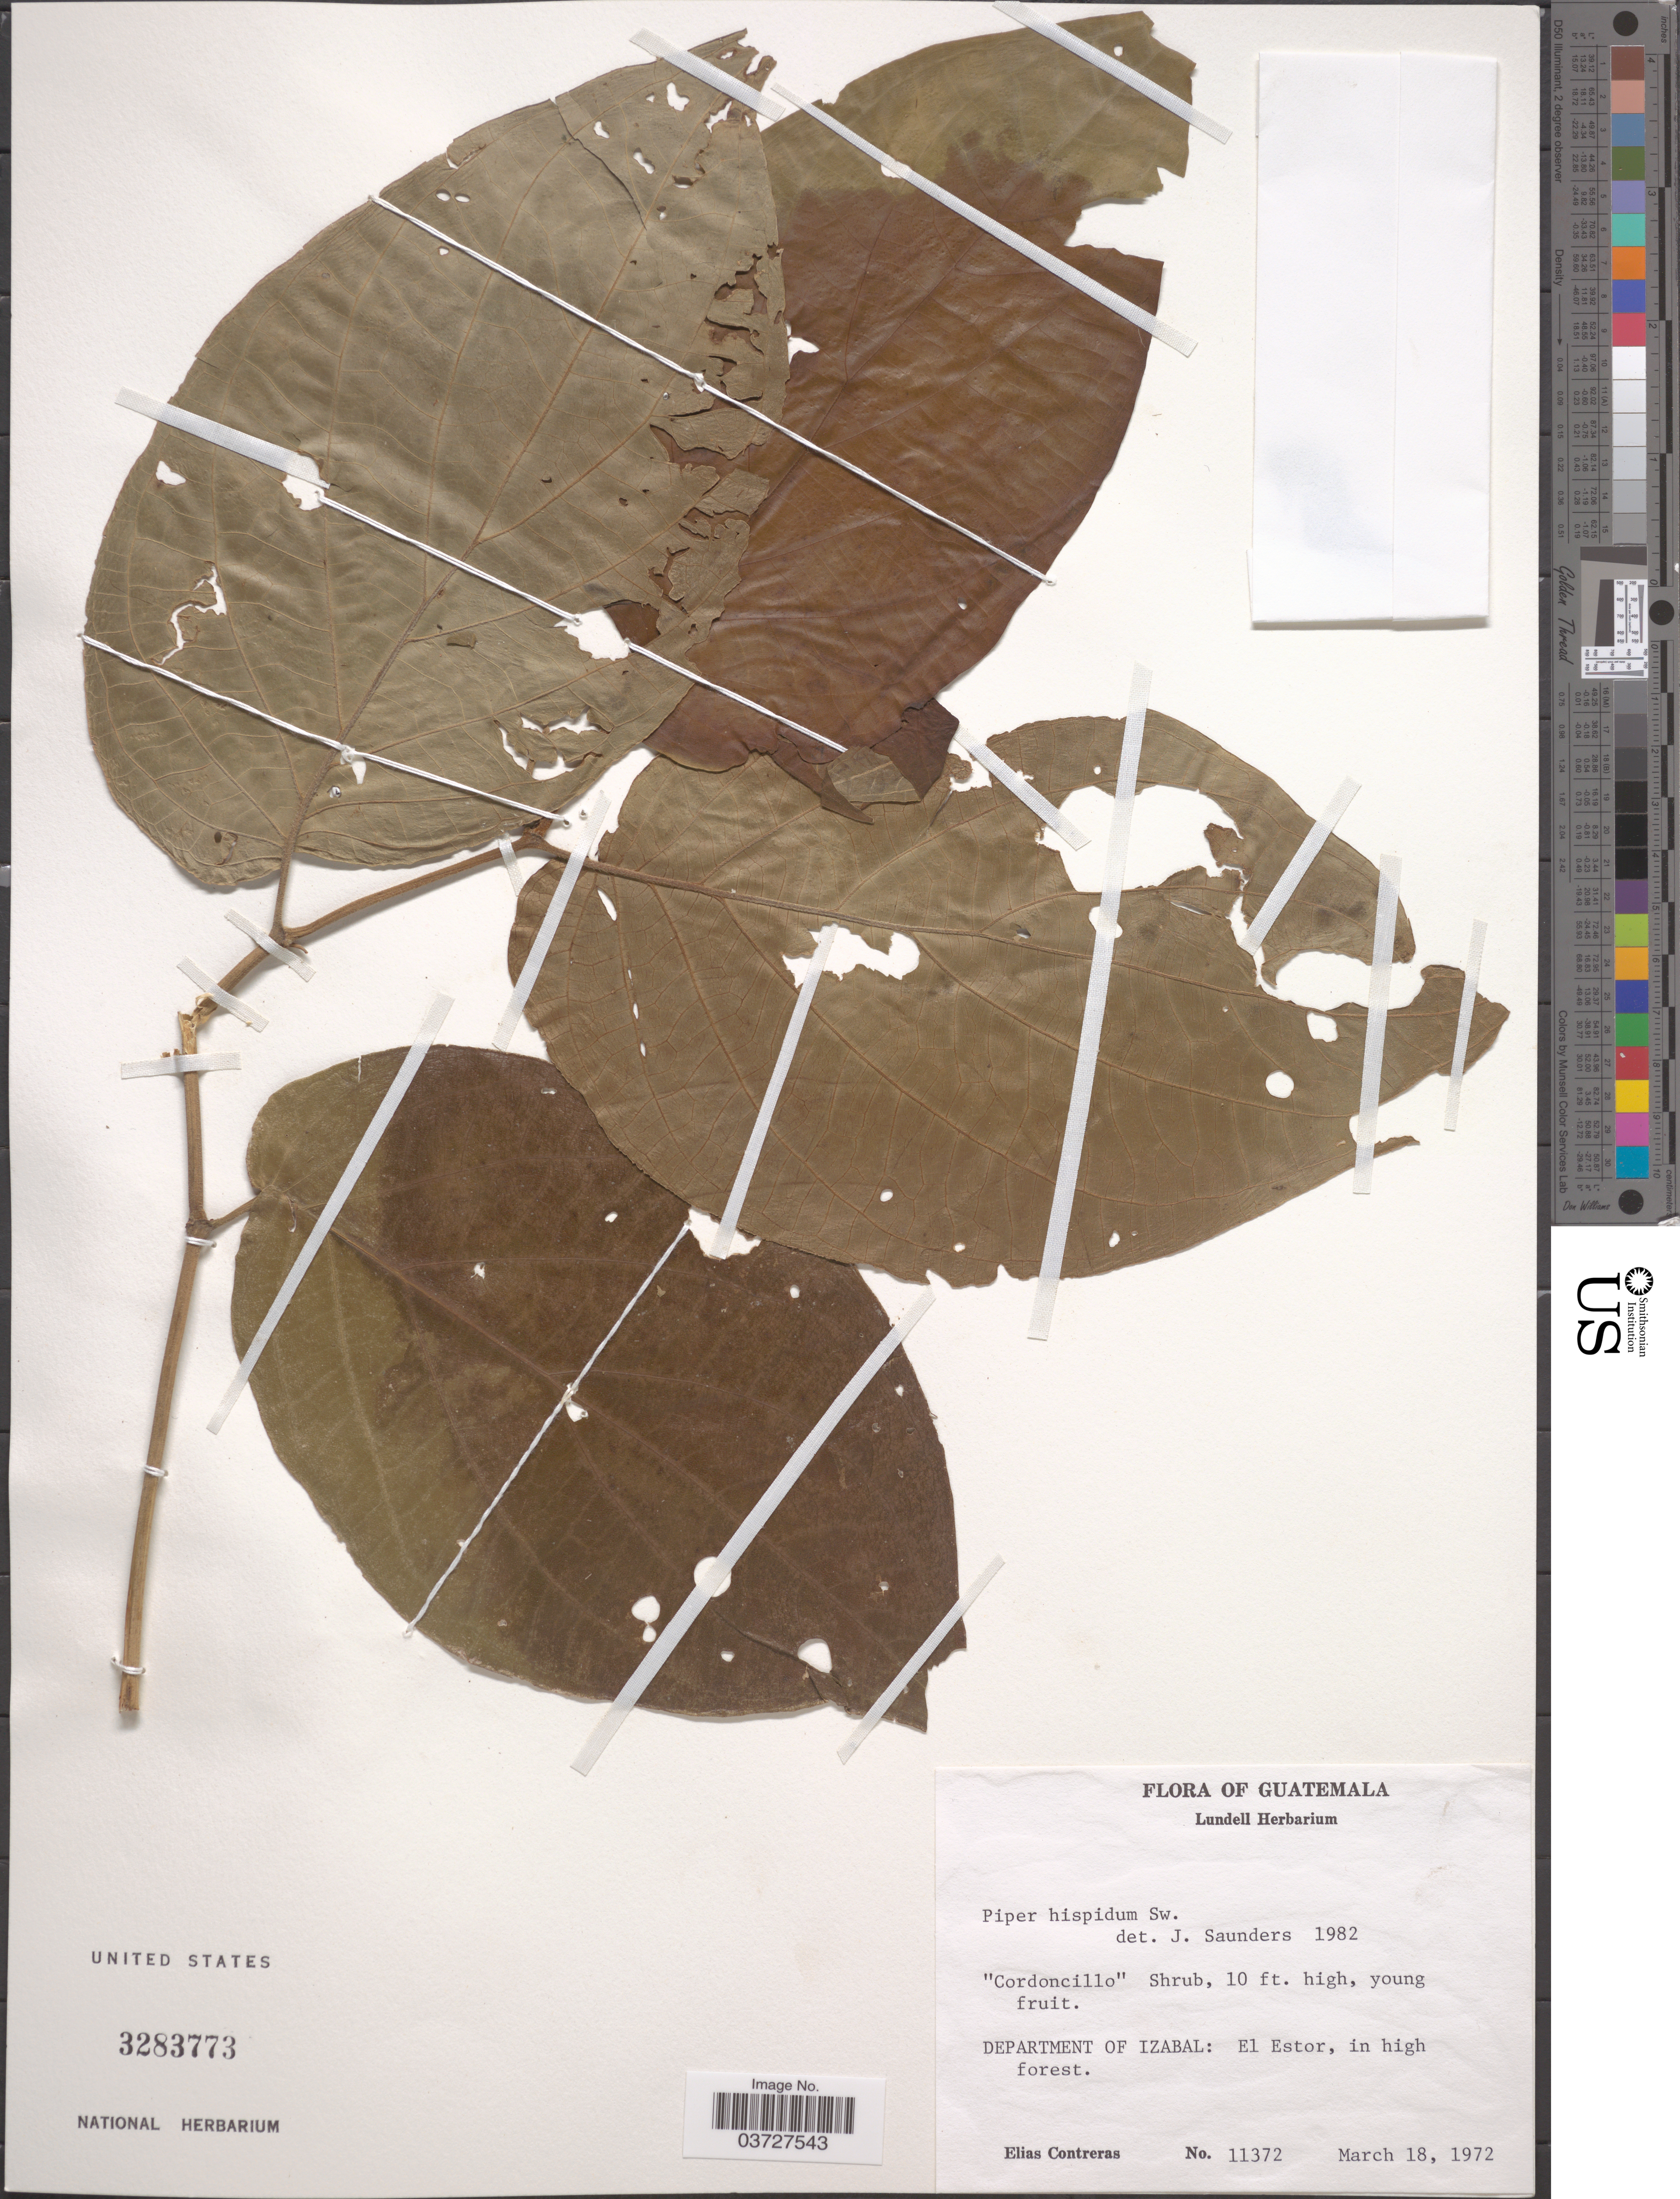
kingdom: Plantae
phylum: Tracheophyta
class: Magnoliopsida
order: Piperales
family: Piperaceae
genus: Piper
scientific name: Piper hispidum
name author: Sw.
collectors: E. Contreras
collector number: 11372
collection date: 1972-03-18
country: Guatemala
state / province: Izabal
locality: Department of Izabal: El Estor, in high forest.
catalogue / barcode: US 3283773